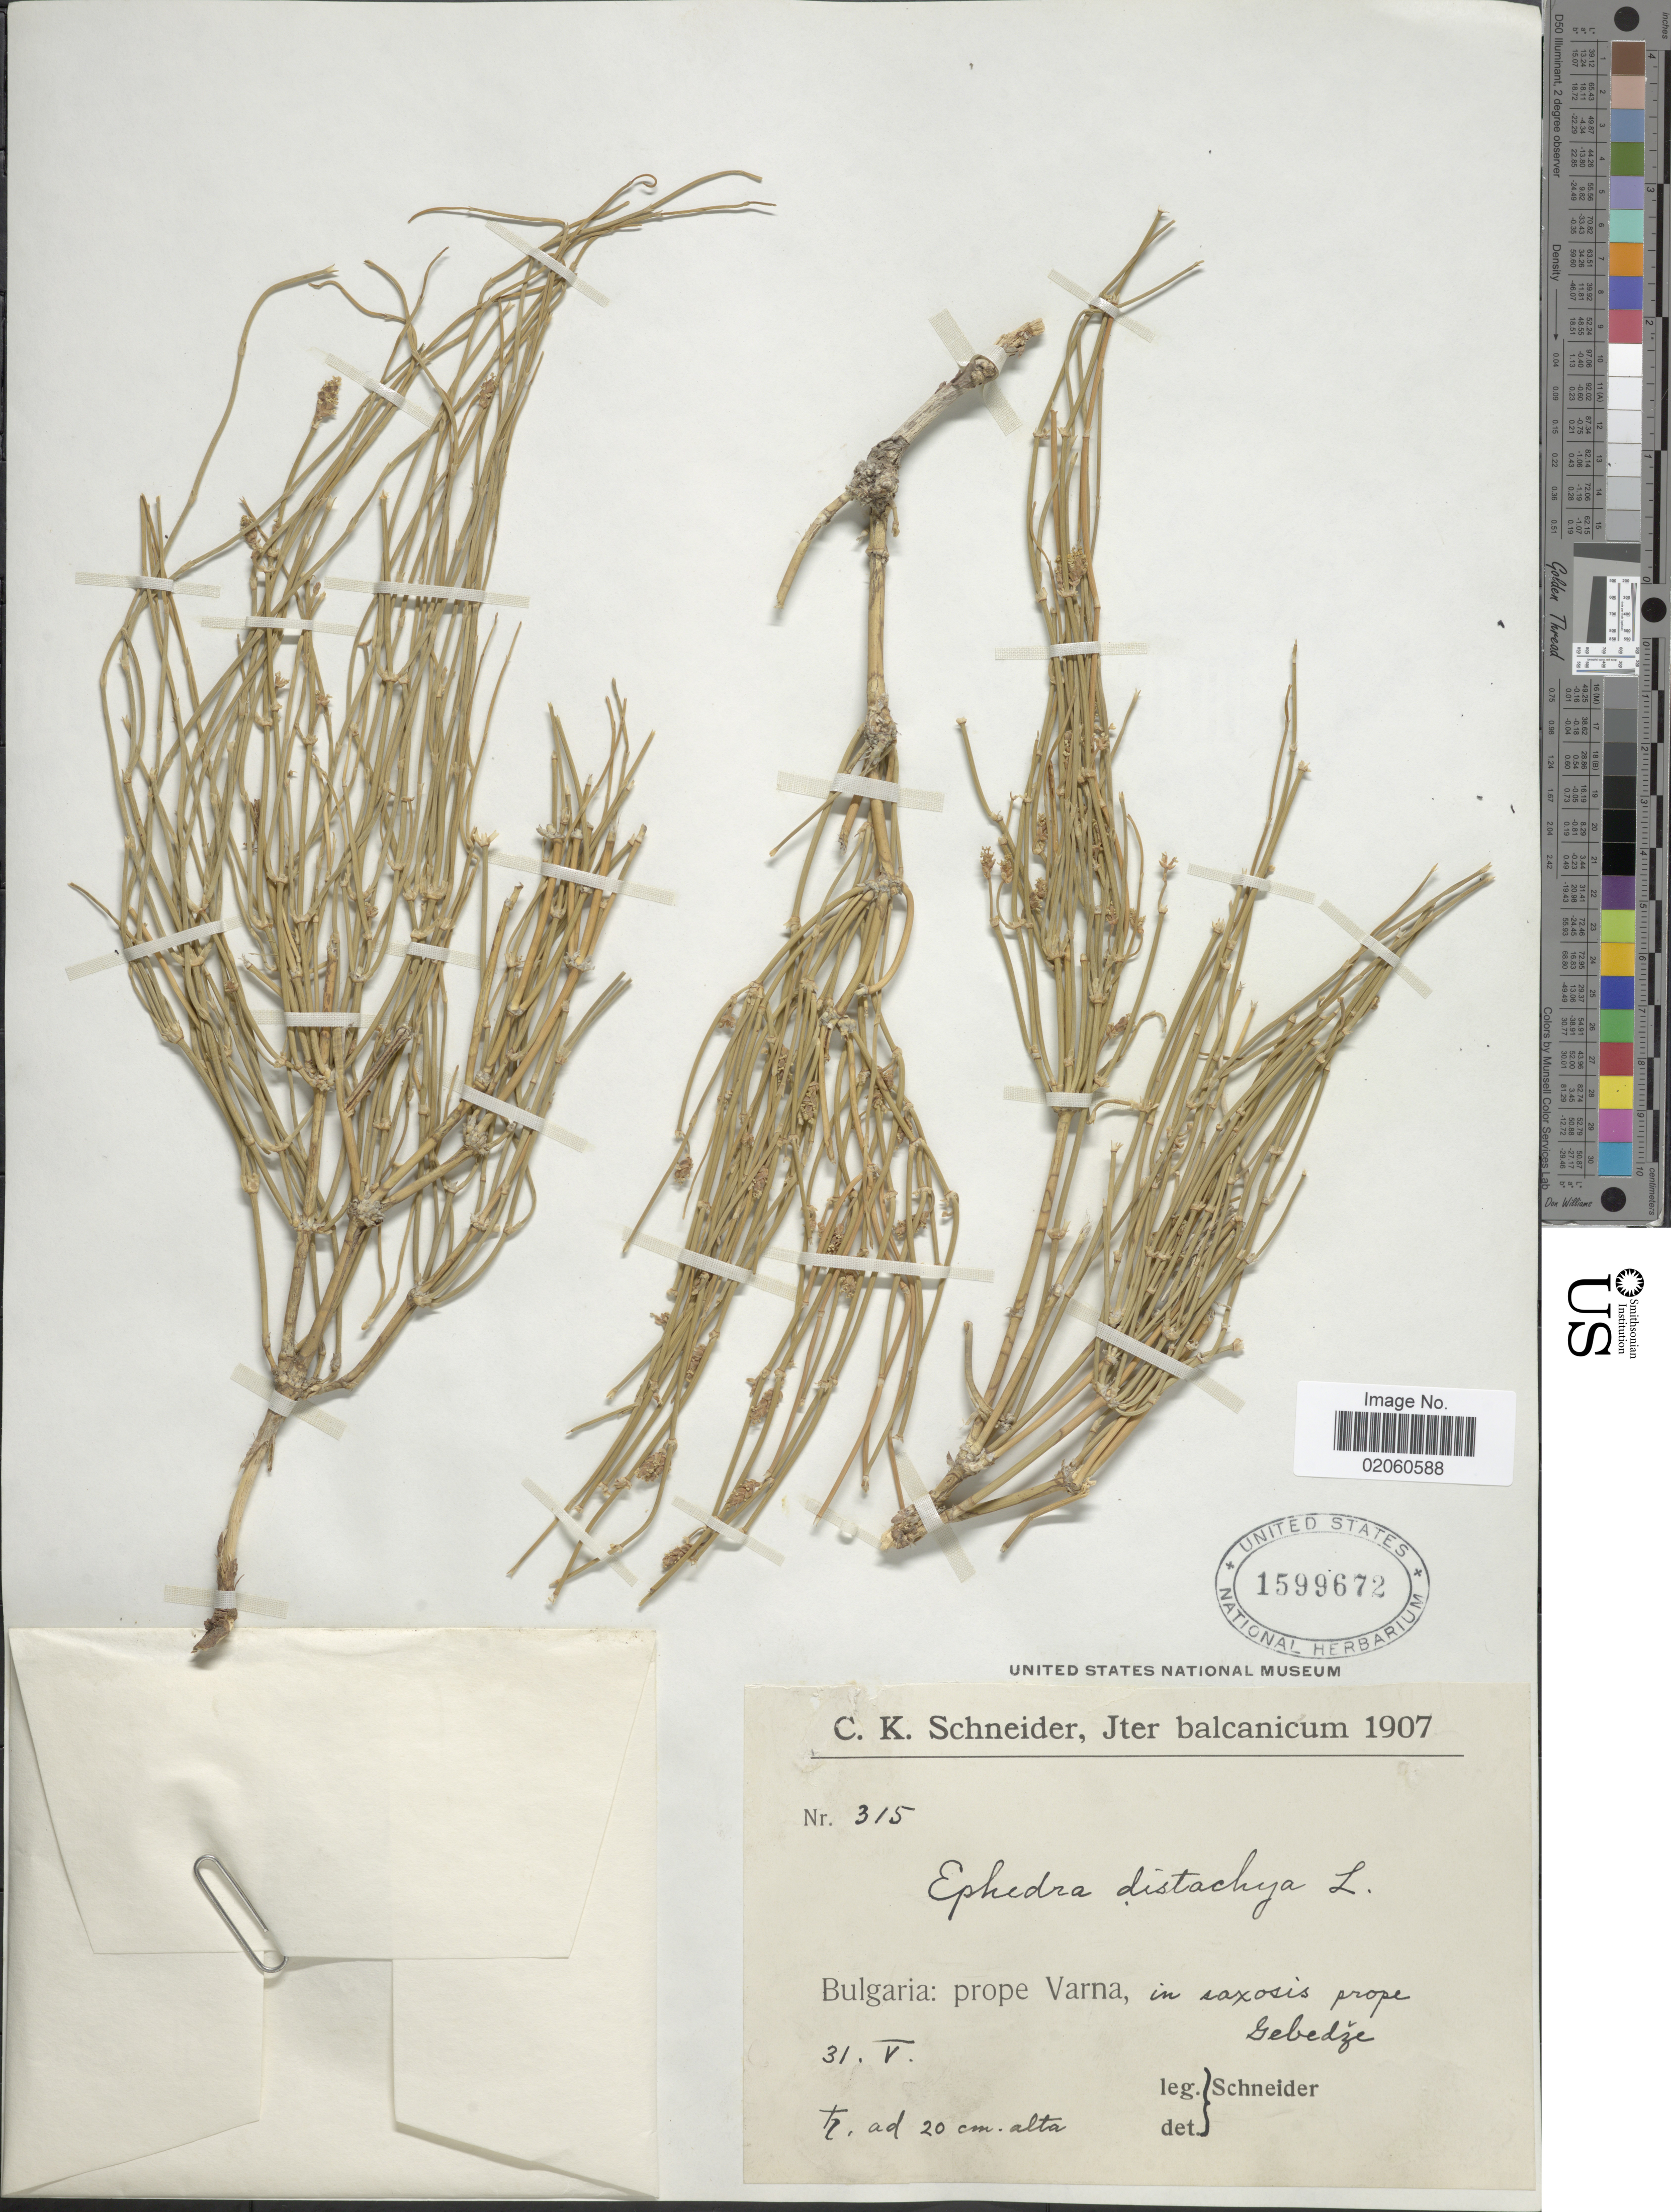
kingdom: Plantae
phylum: Tracheophyta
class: Gnetopsida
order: Ephedrales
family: Ephedraceae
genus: Ephedra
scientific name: Ephedra distachya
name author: L.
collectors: C. K. Schneider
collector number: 315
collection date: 1907-05-31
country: Bulgaria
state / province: Varna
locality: Gebedze, in saxosis prope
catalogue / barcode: US 1599672